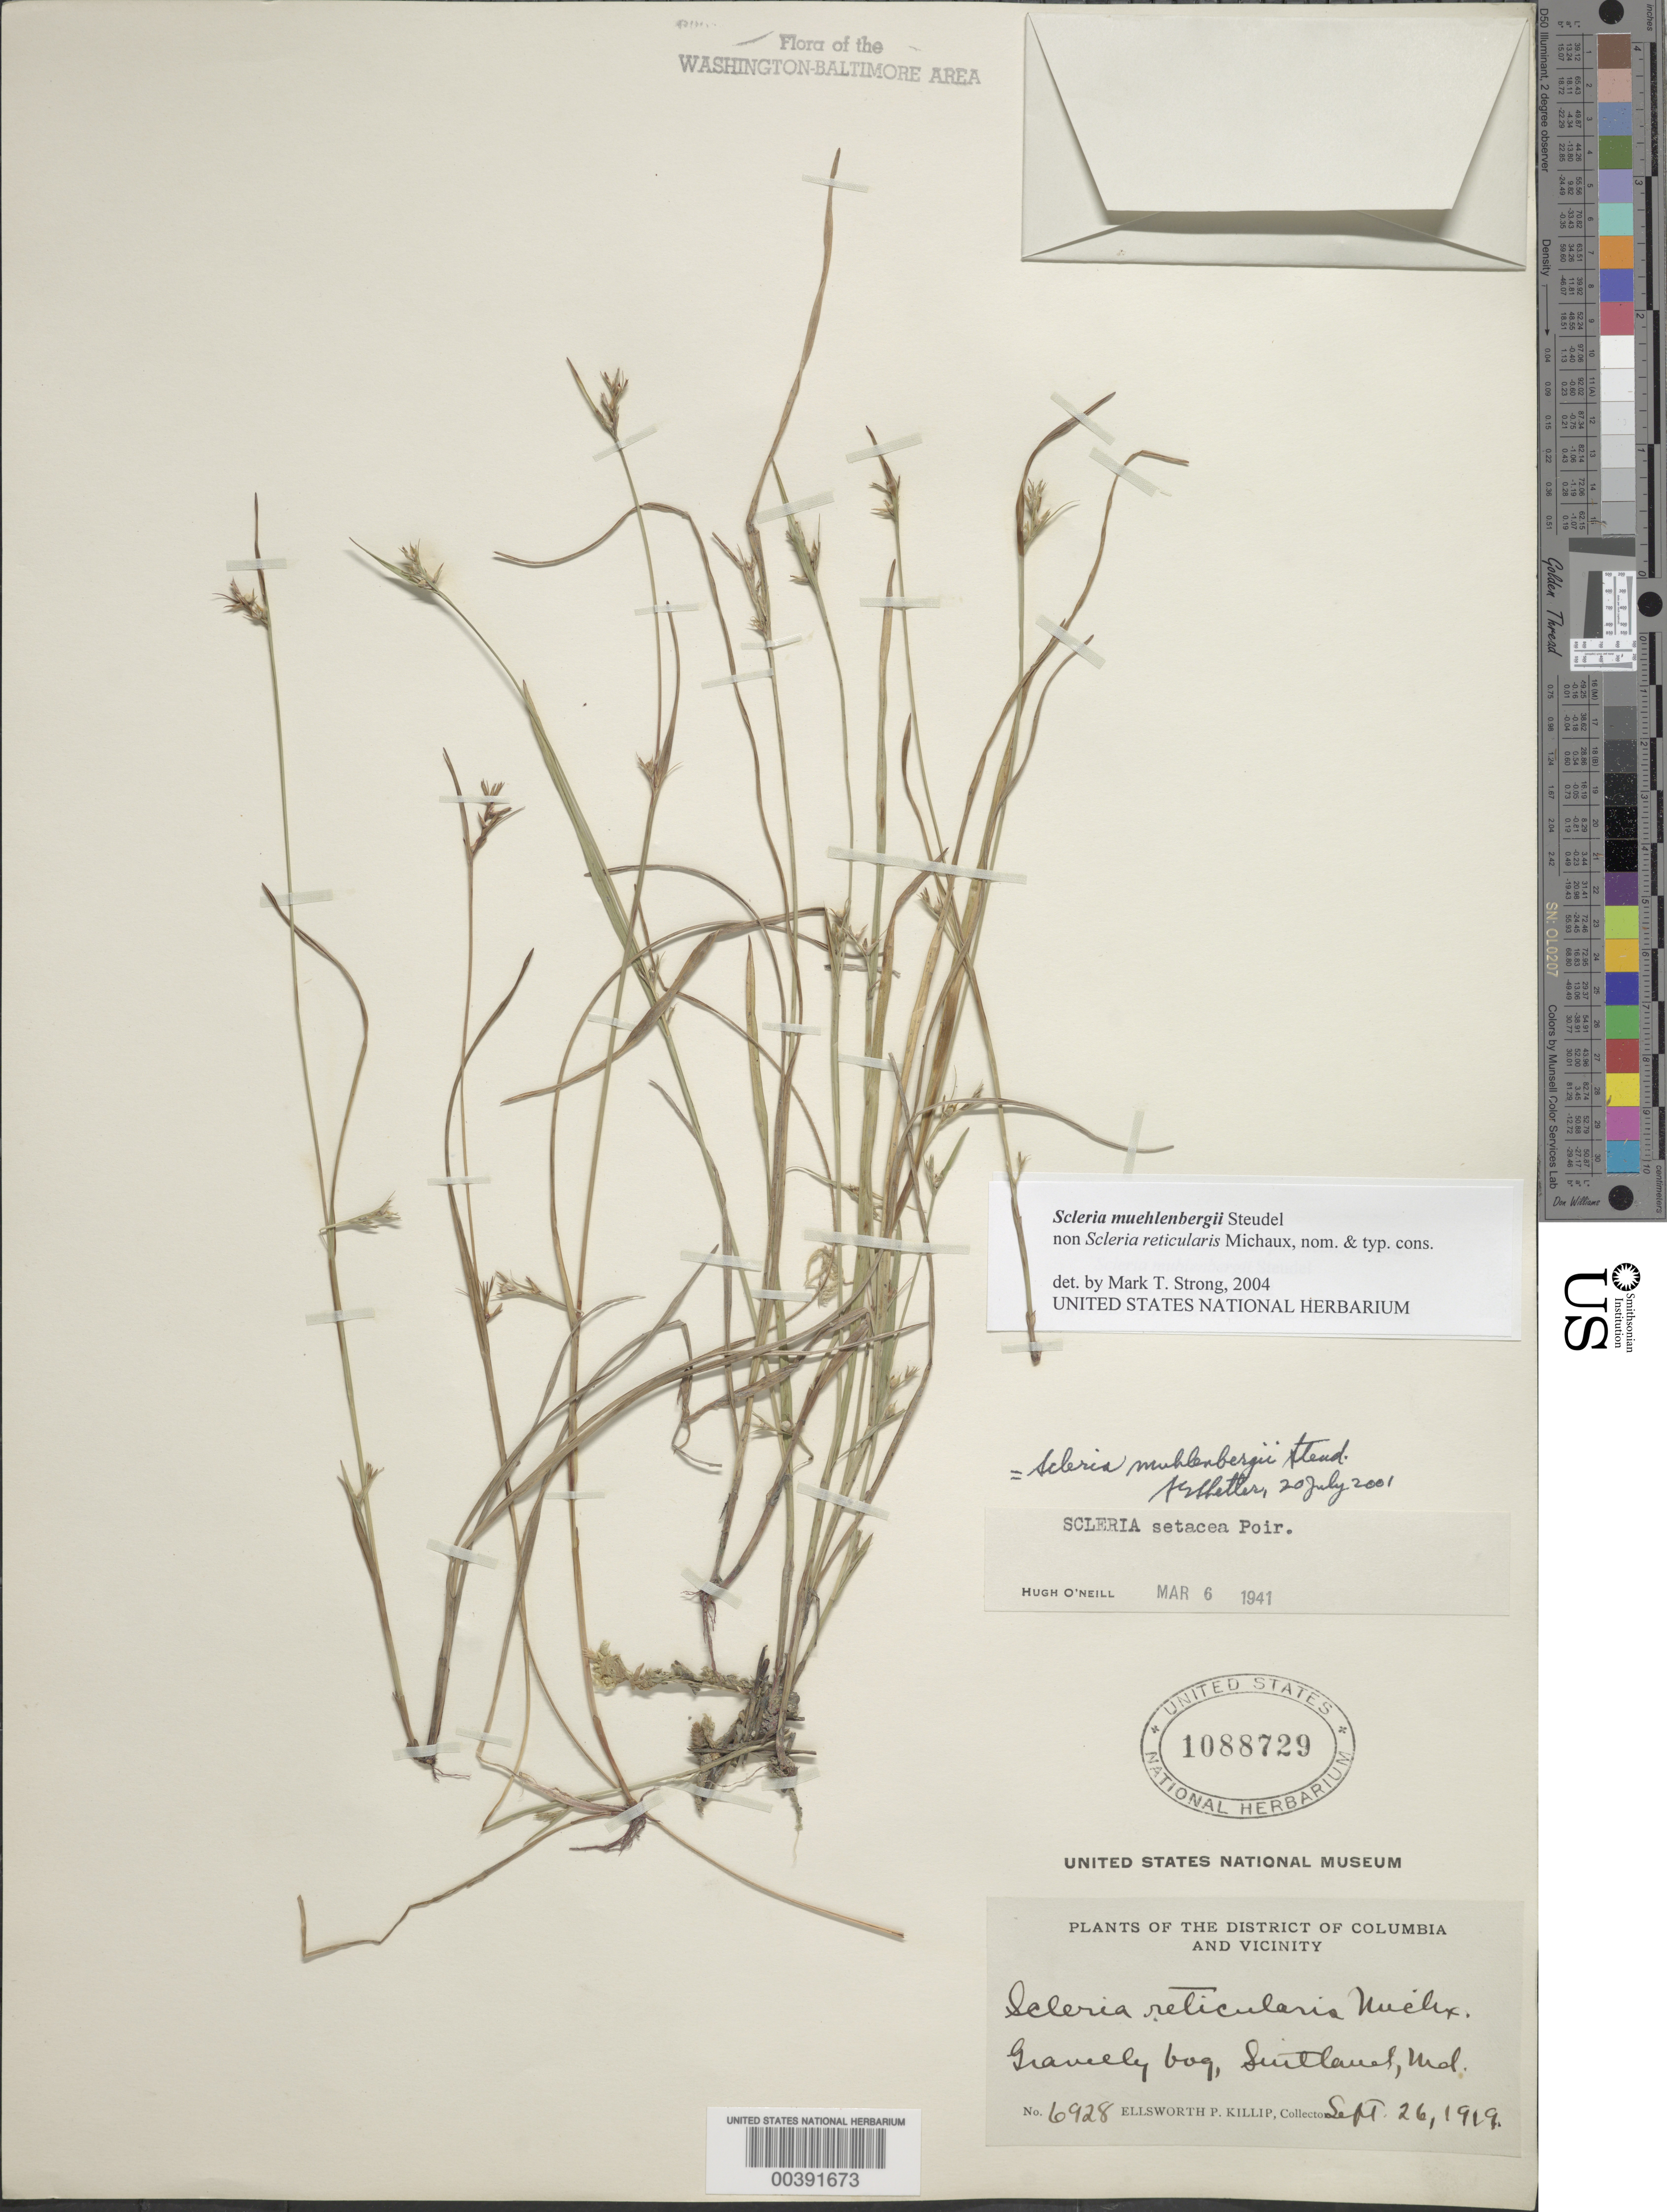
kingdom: Plantae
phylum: Tracheophyta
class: Liliopsida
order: Poales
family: Cyperaceae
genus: Scleria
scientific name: Scleria muehlenbergii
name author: Steud.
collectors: E. P. Killip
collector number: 6928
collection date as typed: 26 Sep 1919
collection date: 1919-09-26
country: United States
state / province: Maryland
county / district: Prince George's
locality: Suitland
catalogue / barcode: US 1088729